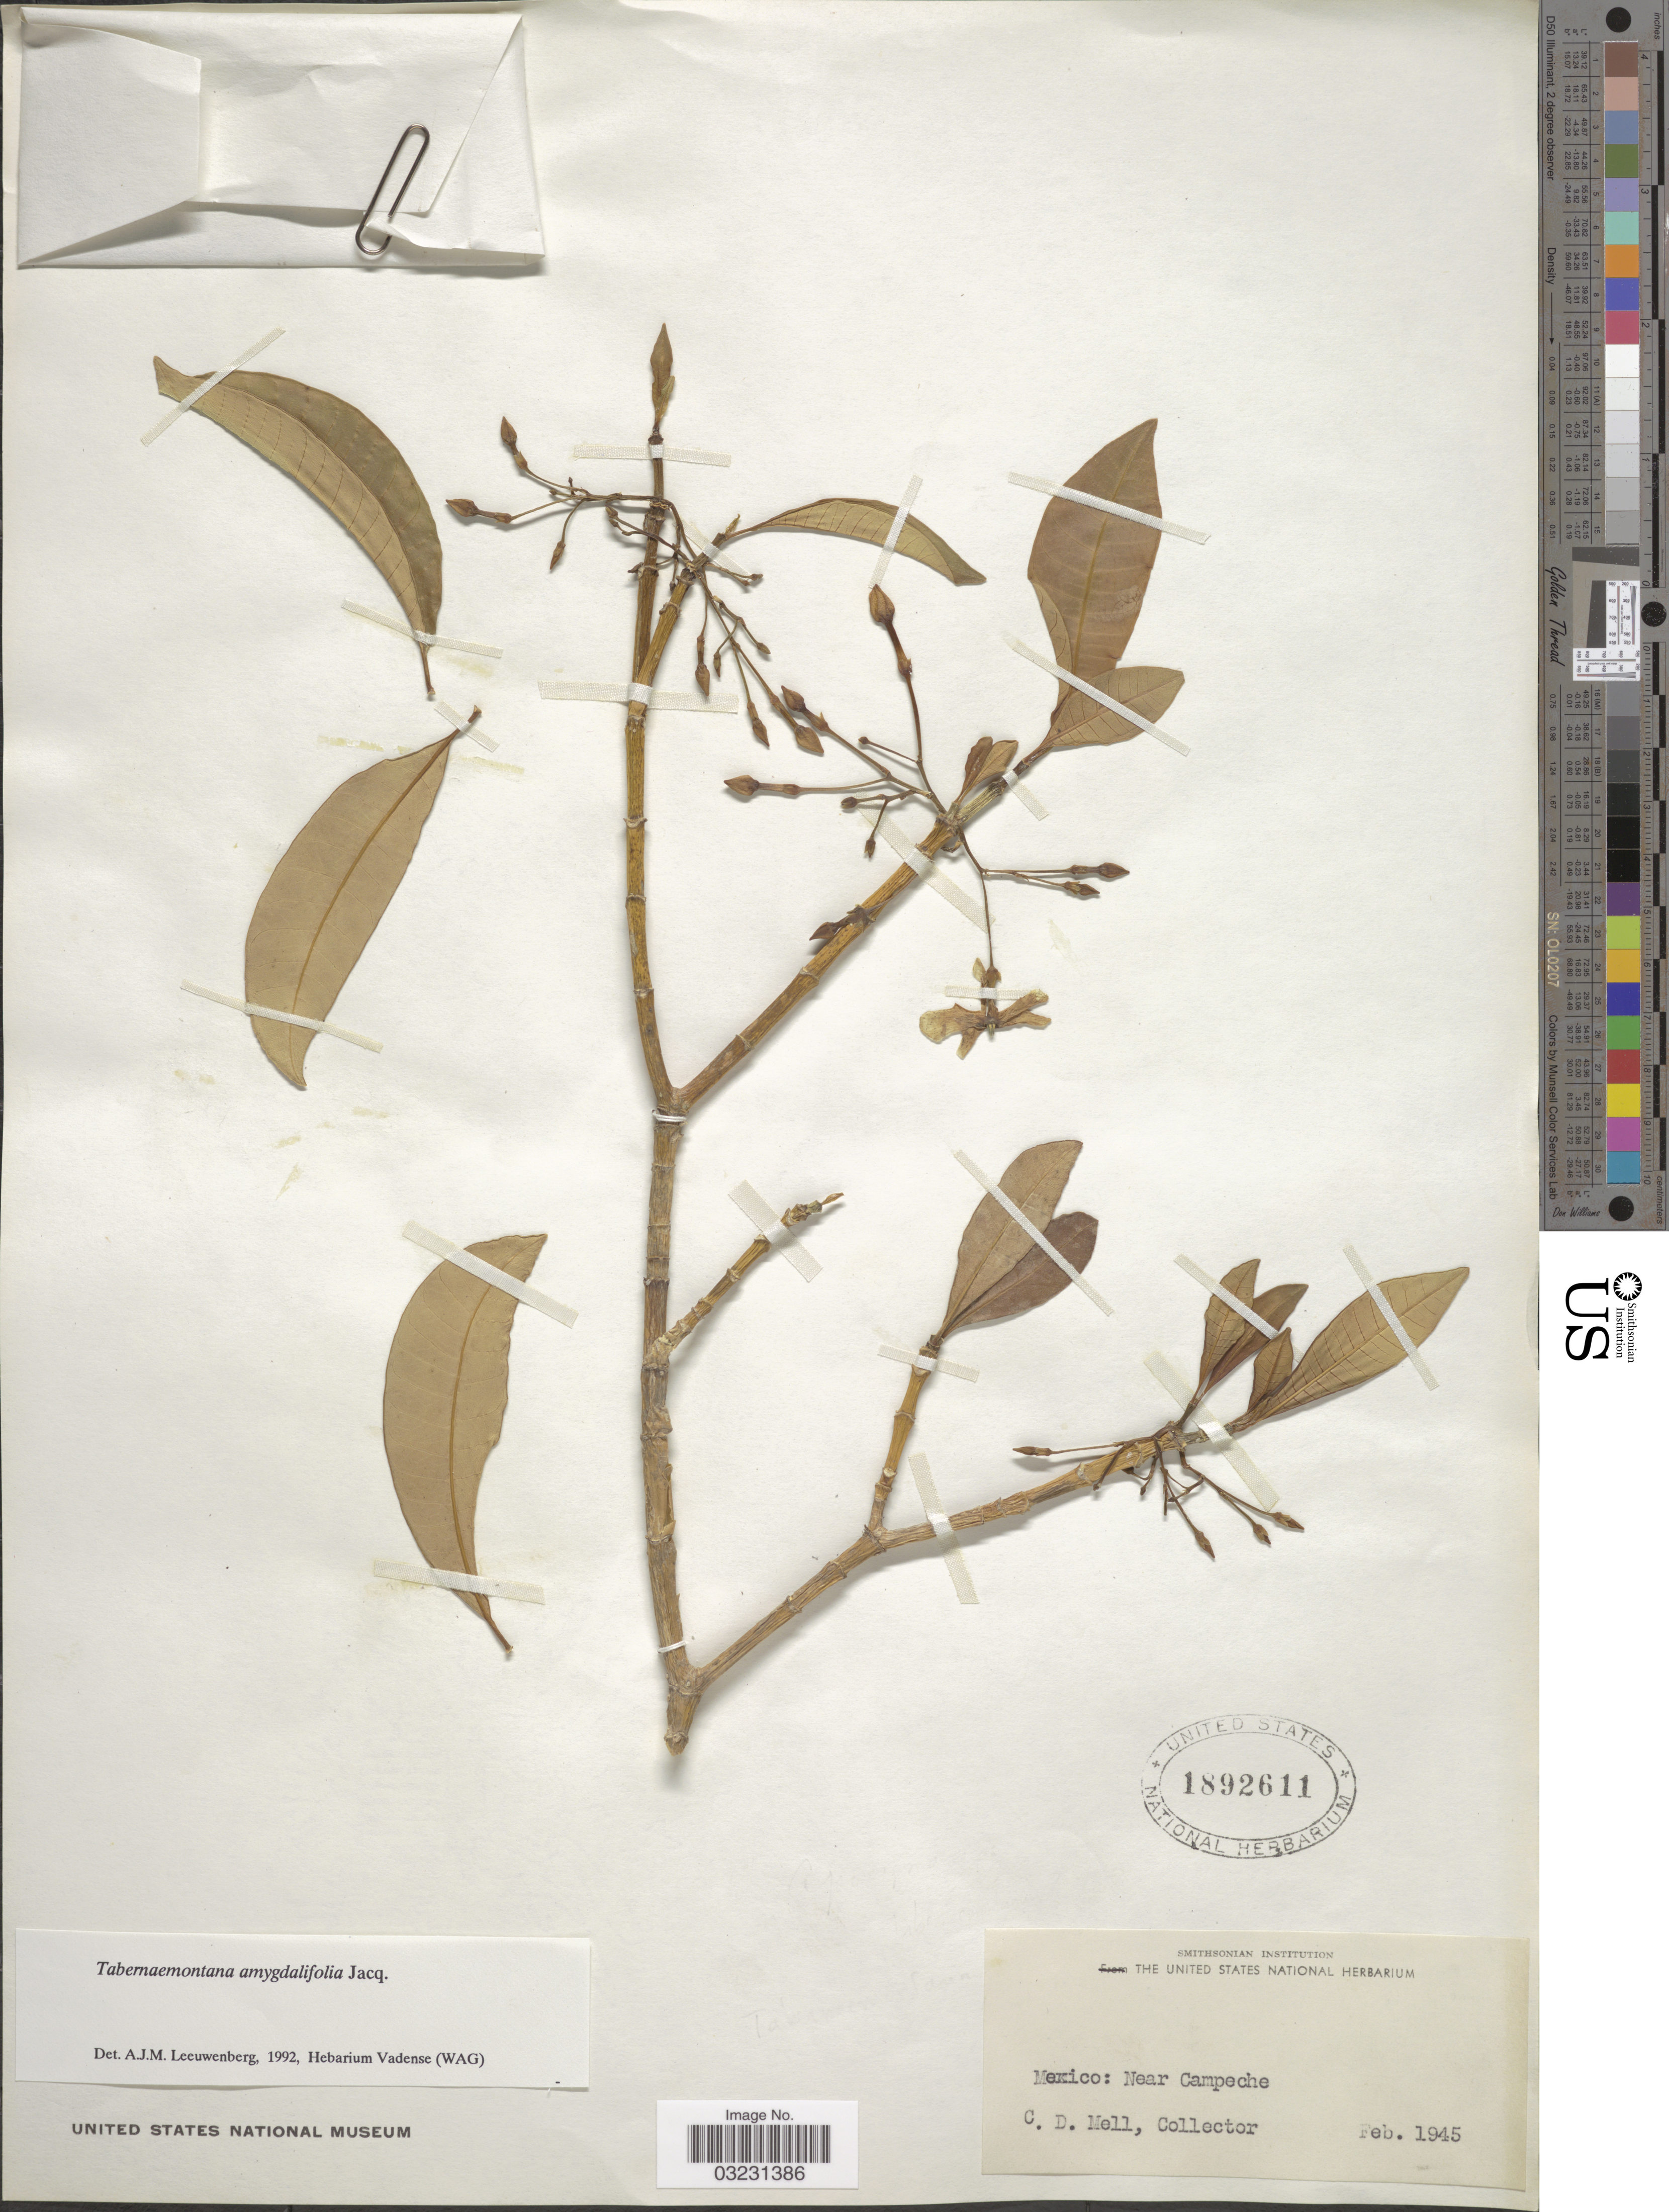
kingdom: Plantae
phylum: Tracheophyta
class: Magnoliopsida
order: Gentianales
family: Apocynaceae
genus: Tabernaemontana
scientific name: Tabernaemontana amygdalifolia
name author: Jacq.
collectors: C. D. Mell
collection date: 1945-02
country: Mexico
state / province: Campeche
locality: Near Campeche.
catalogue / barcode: US 1892611